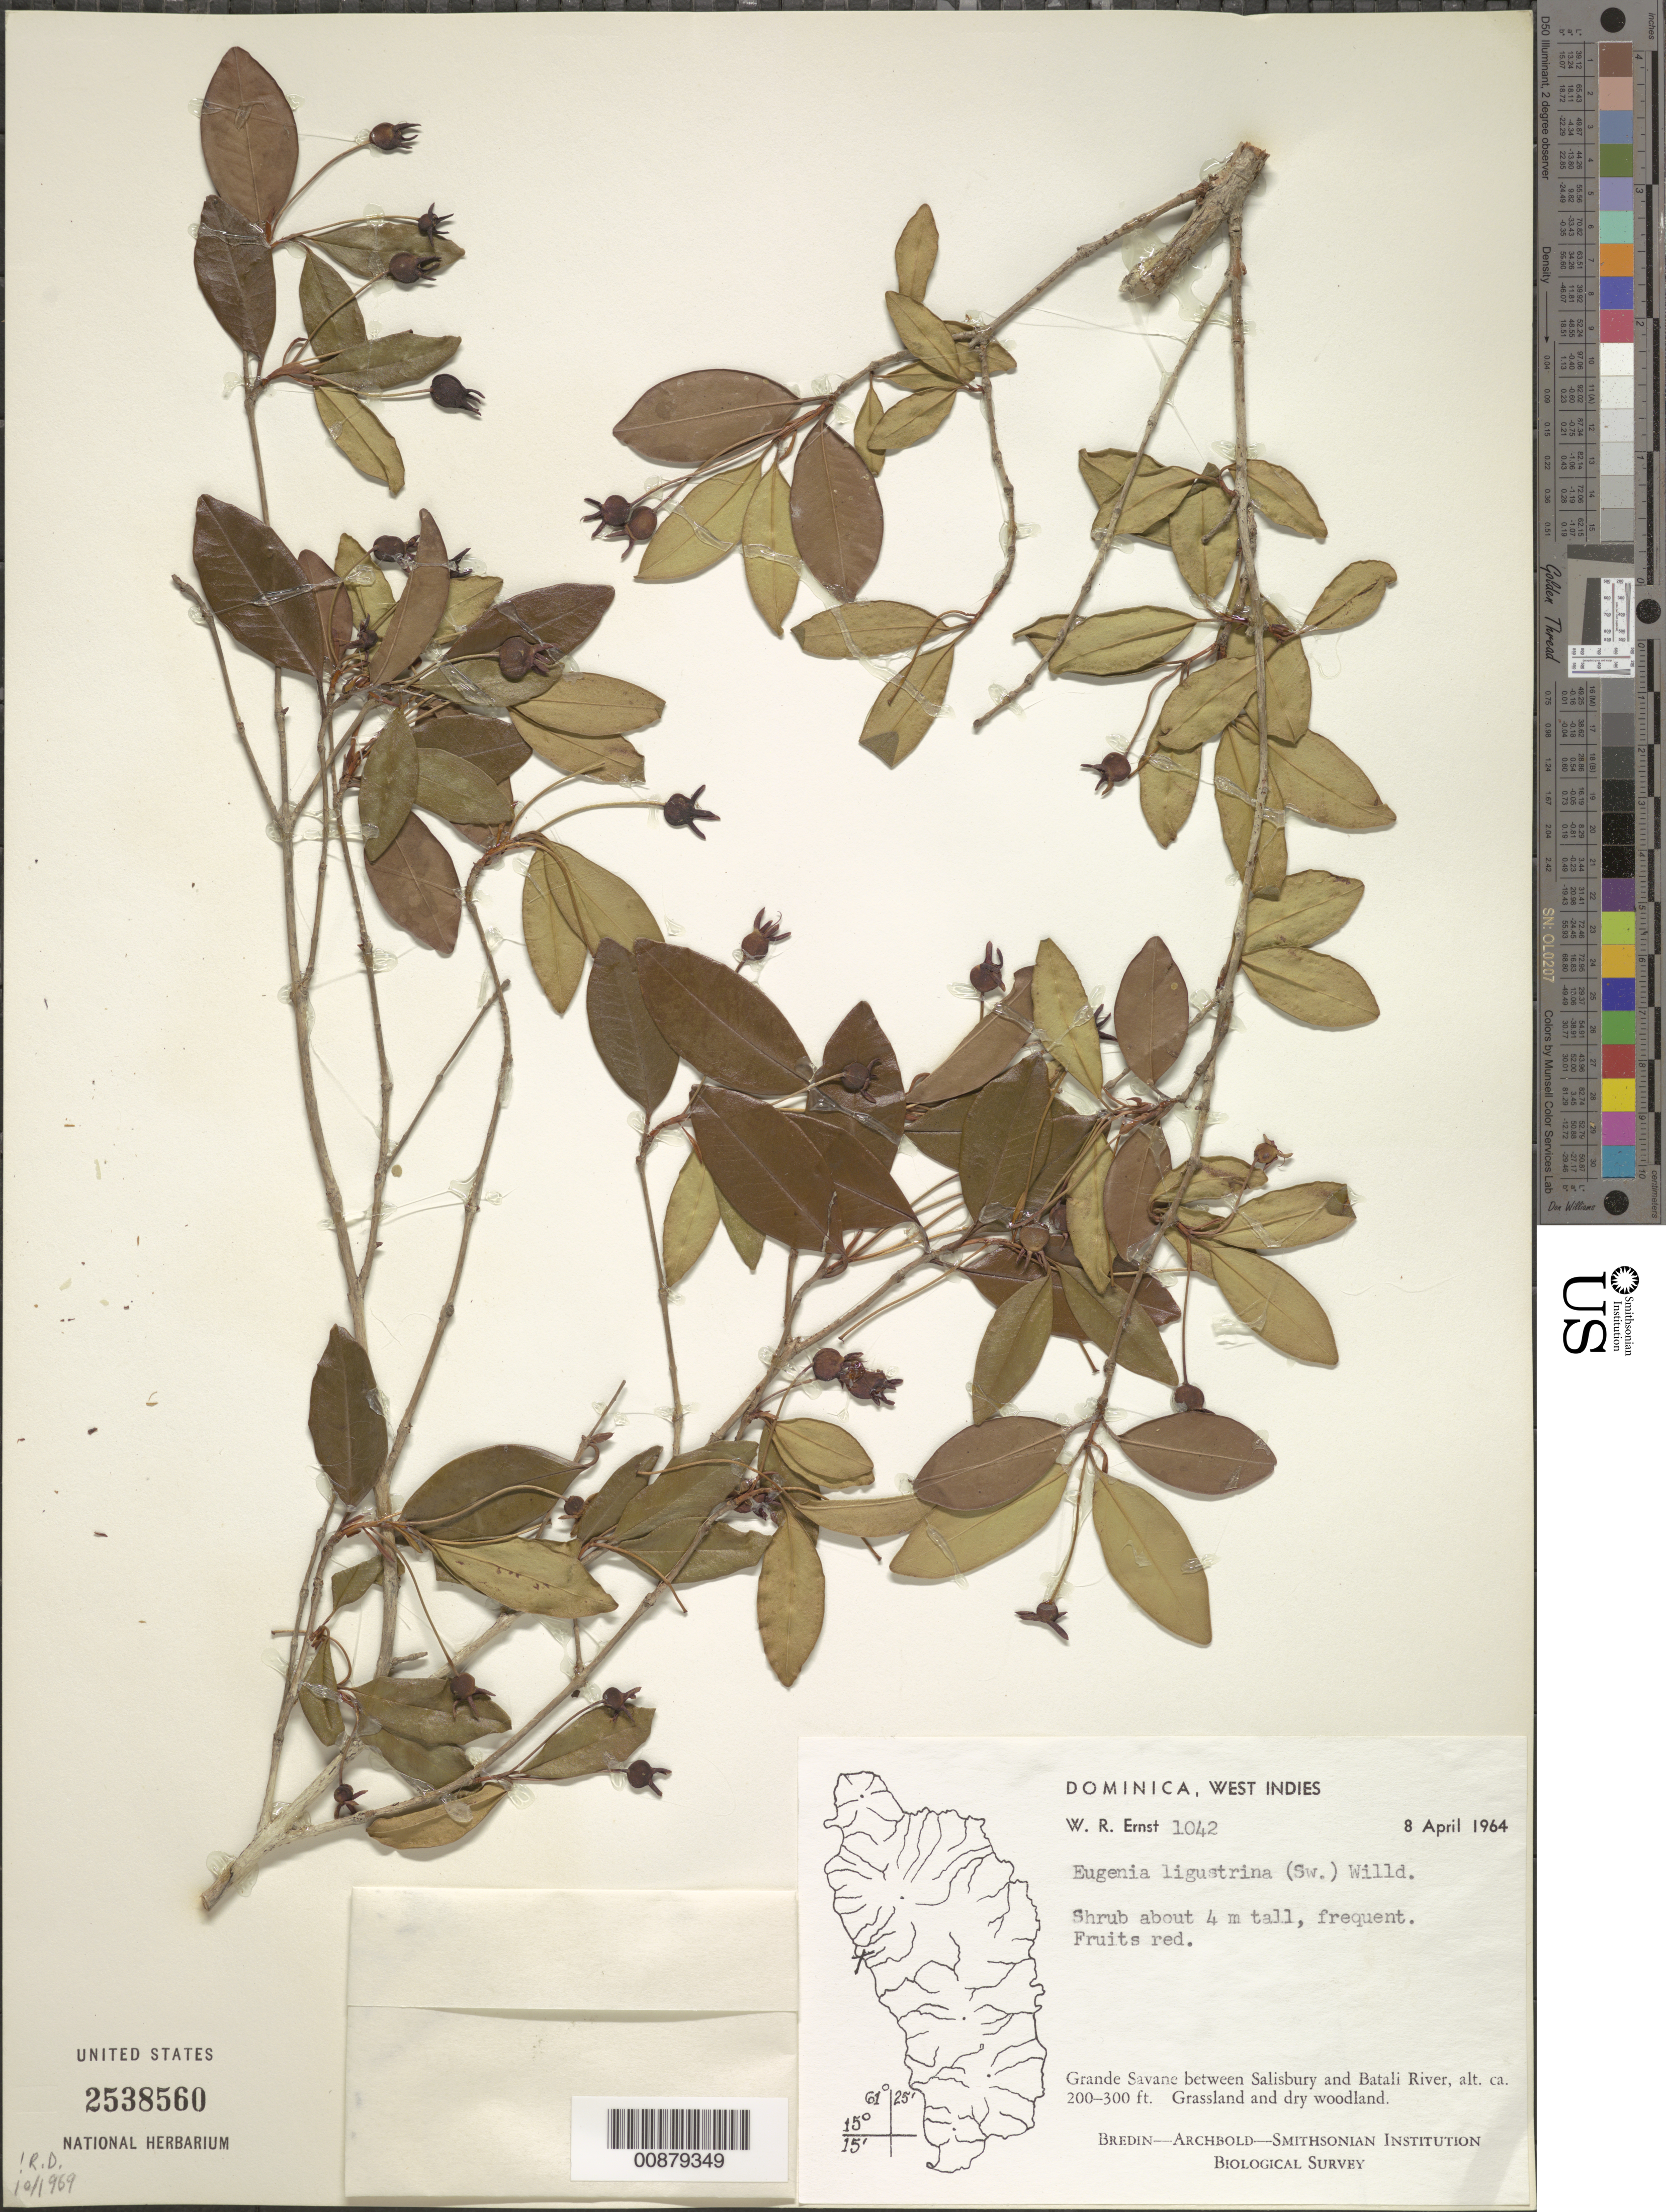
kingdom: Plantae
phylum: Tracheophyta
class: Magnoliopsida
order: Myrtales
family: Myrtaceae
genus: Eugenia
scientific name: Eugenia ligustrina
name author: (Sw.) Willd.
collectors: W. R. Ernst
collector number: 1042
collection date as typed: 08 Apr 1964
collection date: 1964-04-08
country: Dominica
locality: Grande Savane between Salisbury and Batali River.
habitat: Grassland and dry woodland.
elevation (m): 61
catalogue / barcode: US 2538560